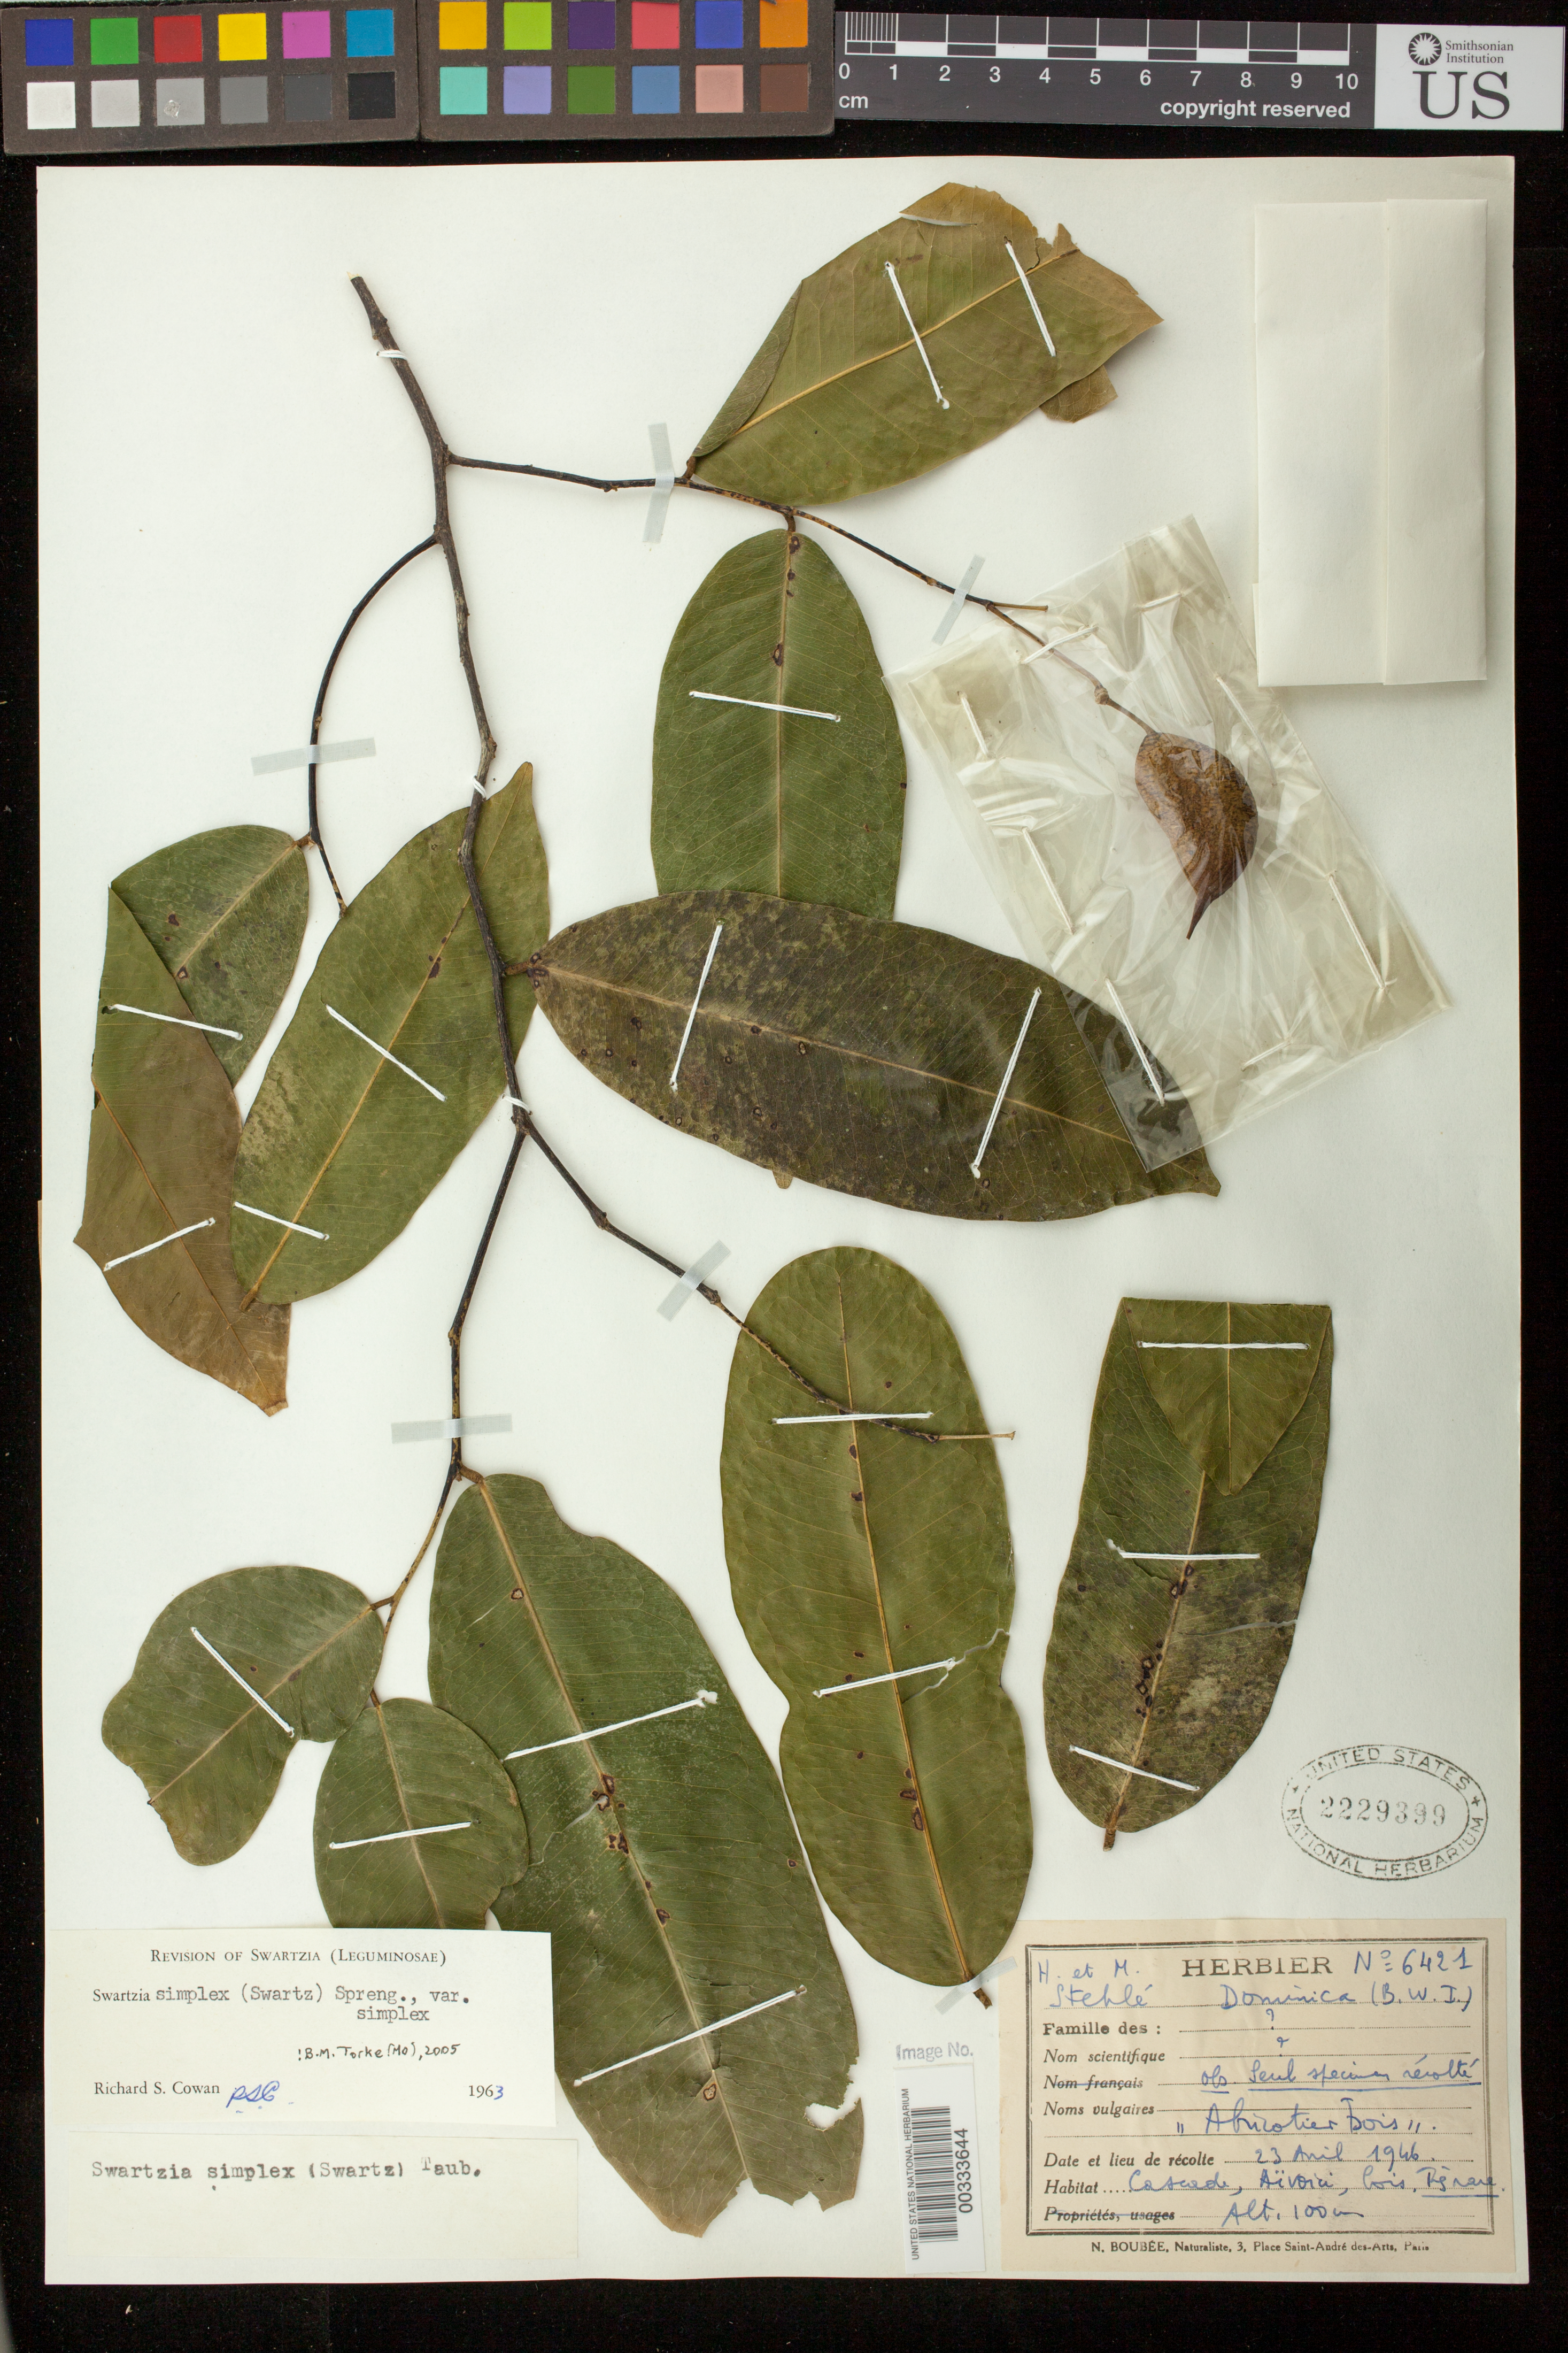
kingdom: Plantae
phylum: Tracheophyta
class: Magnoliopsida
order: Fabales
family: Fabaceae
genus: Swartzia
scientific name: Swartzia simplex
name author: (Sw.) Spreng.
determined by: Torke, B. M., (MO)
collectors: H. Stehlé & M. Stehlé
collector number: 6421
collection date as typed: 23 Apr 1966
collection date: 1966-04-23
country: Dominica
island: Dominica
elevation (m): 100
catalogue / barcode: US 2229399